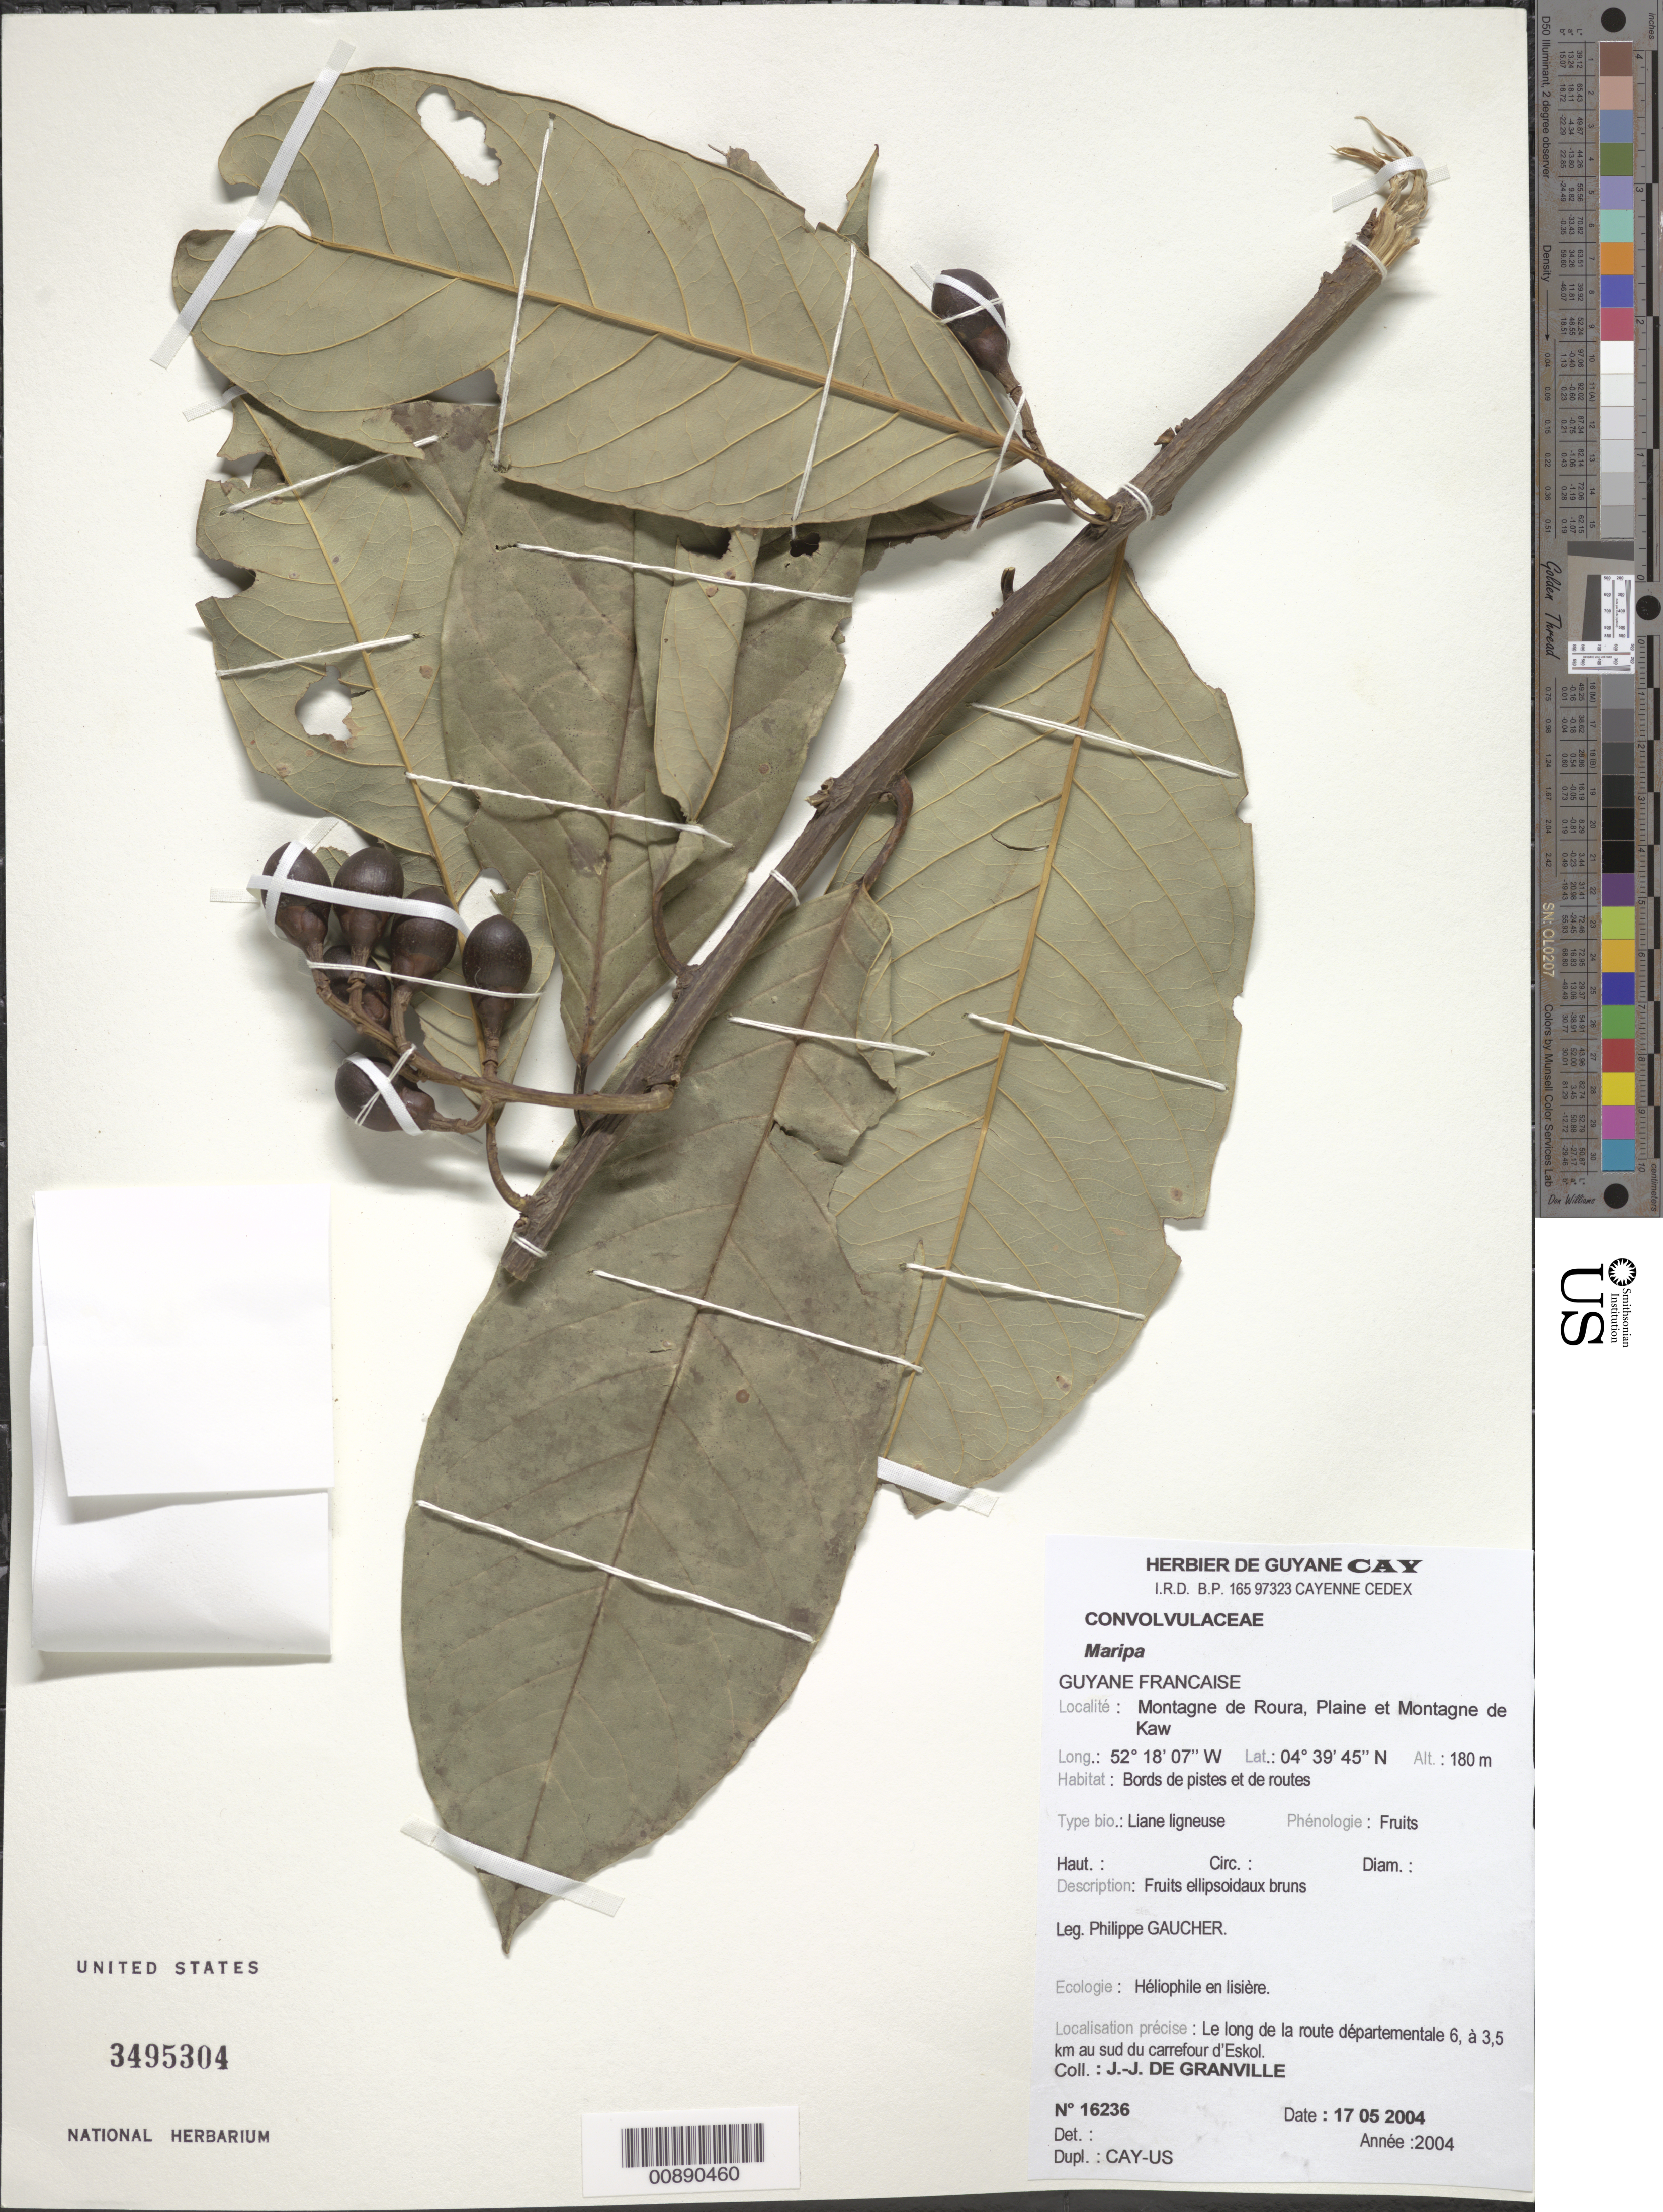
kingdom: Plantae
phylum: Tracheophyta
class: Magnoliopsida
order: Solanales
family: Convolvulaceae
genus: Maripa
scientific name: Maripa sp.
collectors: J.-J. de Granville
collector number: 16236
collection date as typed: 17-May-04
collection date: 2004-05-17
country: French Guiana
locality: Montagne de Roura, Plaine et Montagne de Kaw, 3.5 km su sud du carrefour d' Eskol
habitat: Bords de pistes et de routes; héliophile en lisière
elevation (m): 180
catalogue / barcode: US 3495304